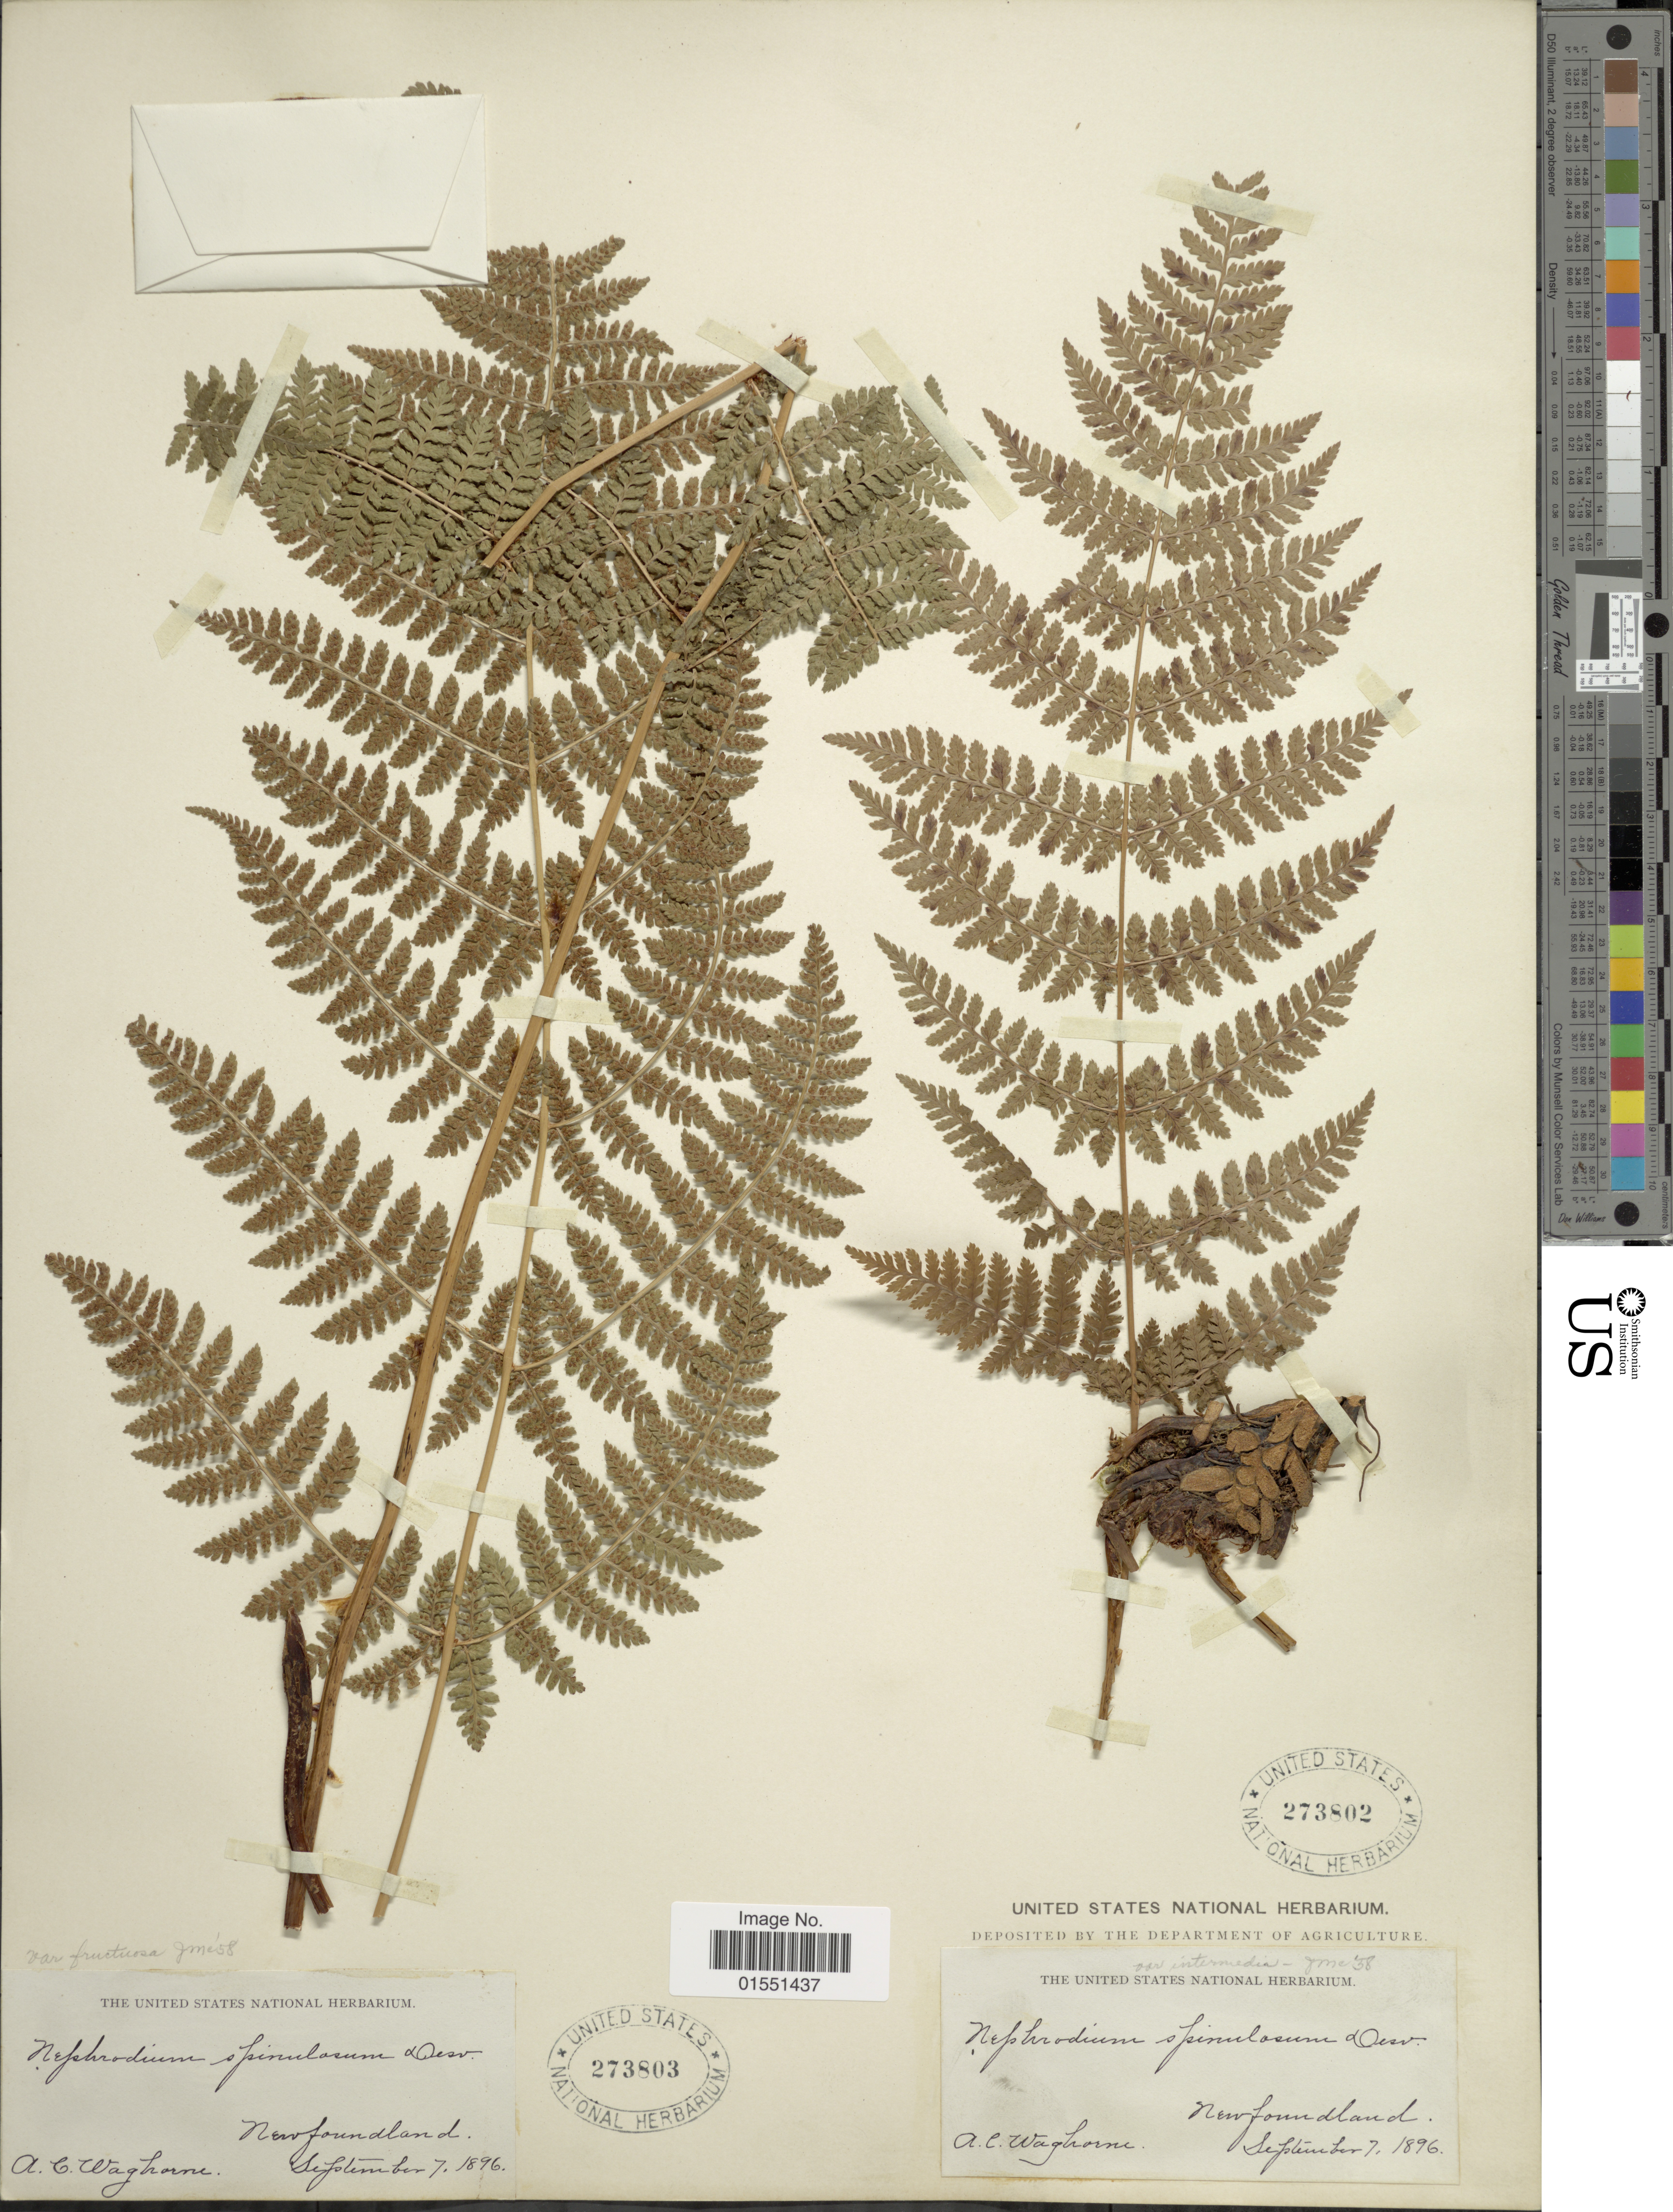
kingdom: Plantae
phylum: Tracheophyta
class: Polypodiopsida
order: Polypodiales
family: Dryopteridaceae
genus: Dryopteris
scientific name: Dryopteris intermedia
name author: (Muhl.) A. Gray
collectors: A. Waghorne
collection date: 1896-09-07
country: Canada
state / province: Newfoundland and Labrador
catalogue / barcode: US 273802